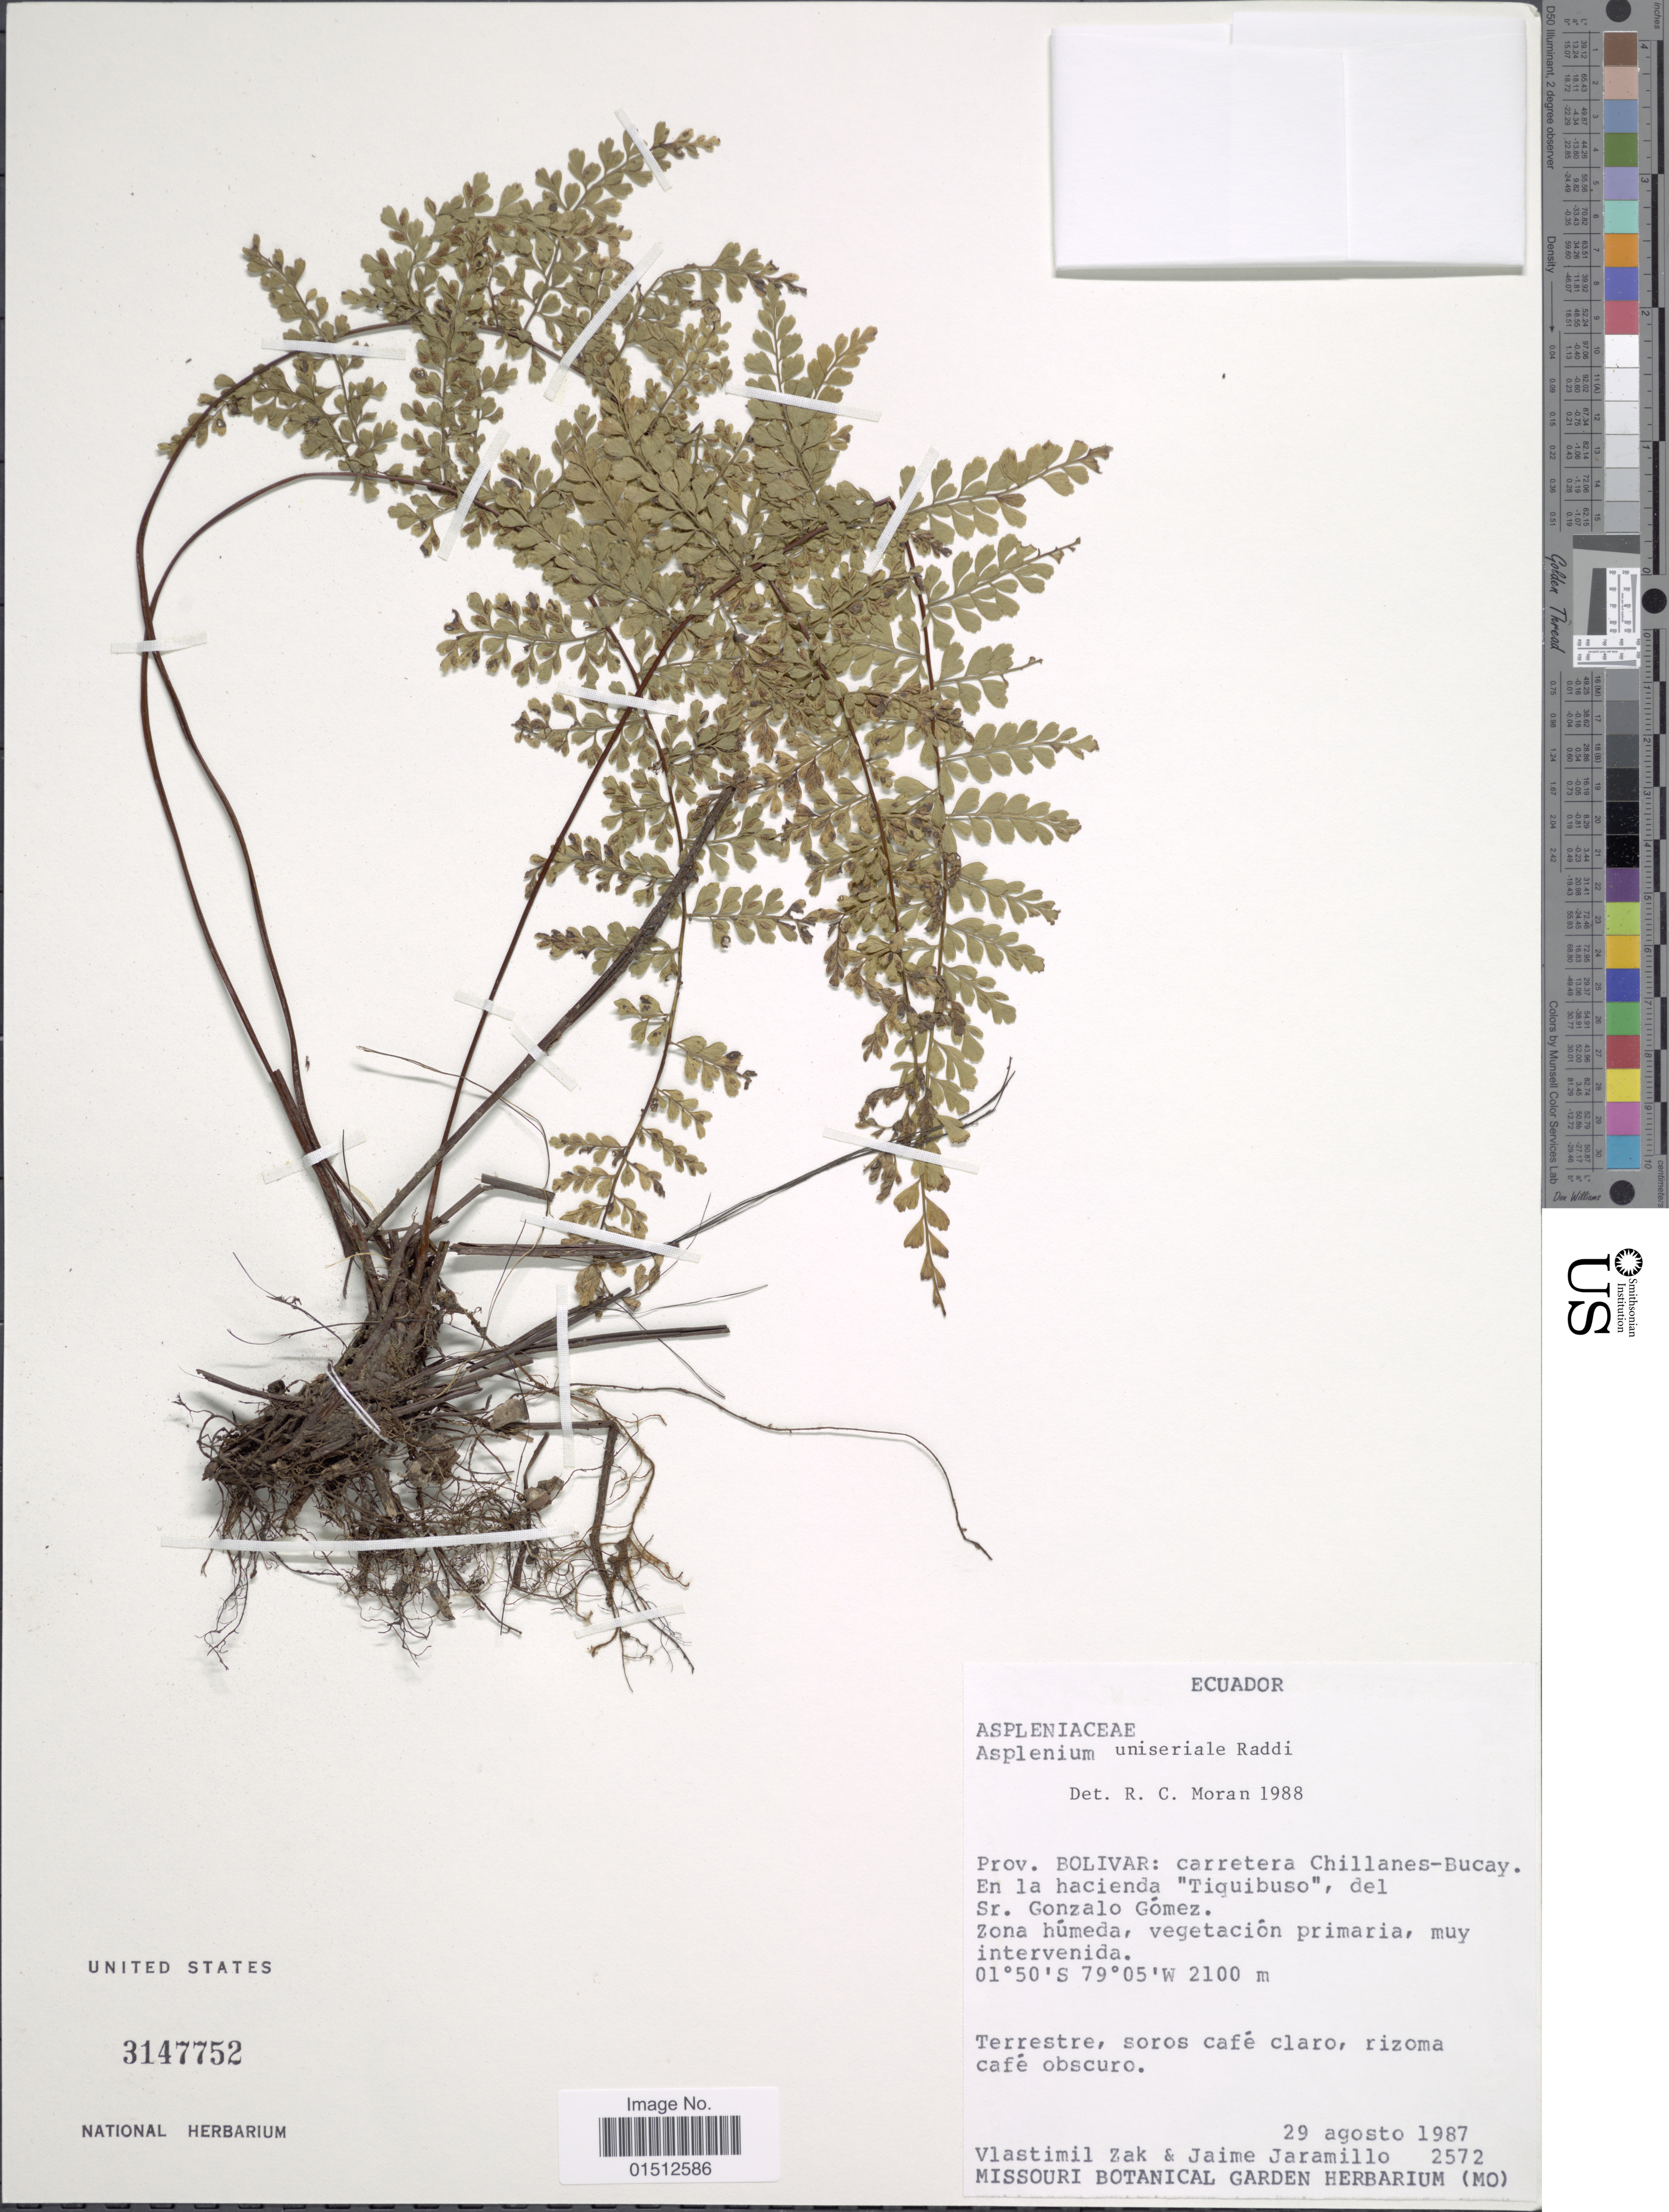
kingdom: Plantae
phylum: Tracheophyta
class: Polypodiopsida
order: Polypodiales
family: Aspleniaceae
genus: Asplenium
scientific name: Asplenium radicans var. uniserale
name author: (Raddi) L.D. Gómez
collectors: V. Zak & J. L. Jaramillo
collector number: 2572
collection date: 1987-08-29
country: Ecuador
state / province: Bolívar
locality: Prov. Bolivar: carretera Chillanes-Bucay. En la hacienda "Tiquibuso", del Sr. Gonzalo Gomez.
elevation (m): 2100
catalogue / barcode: US 3147752